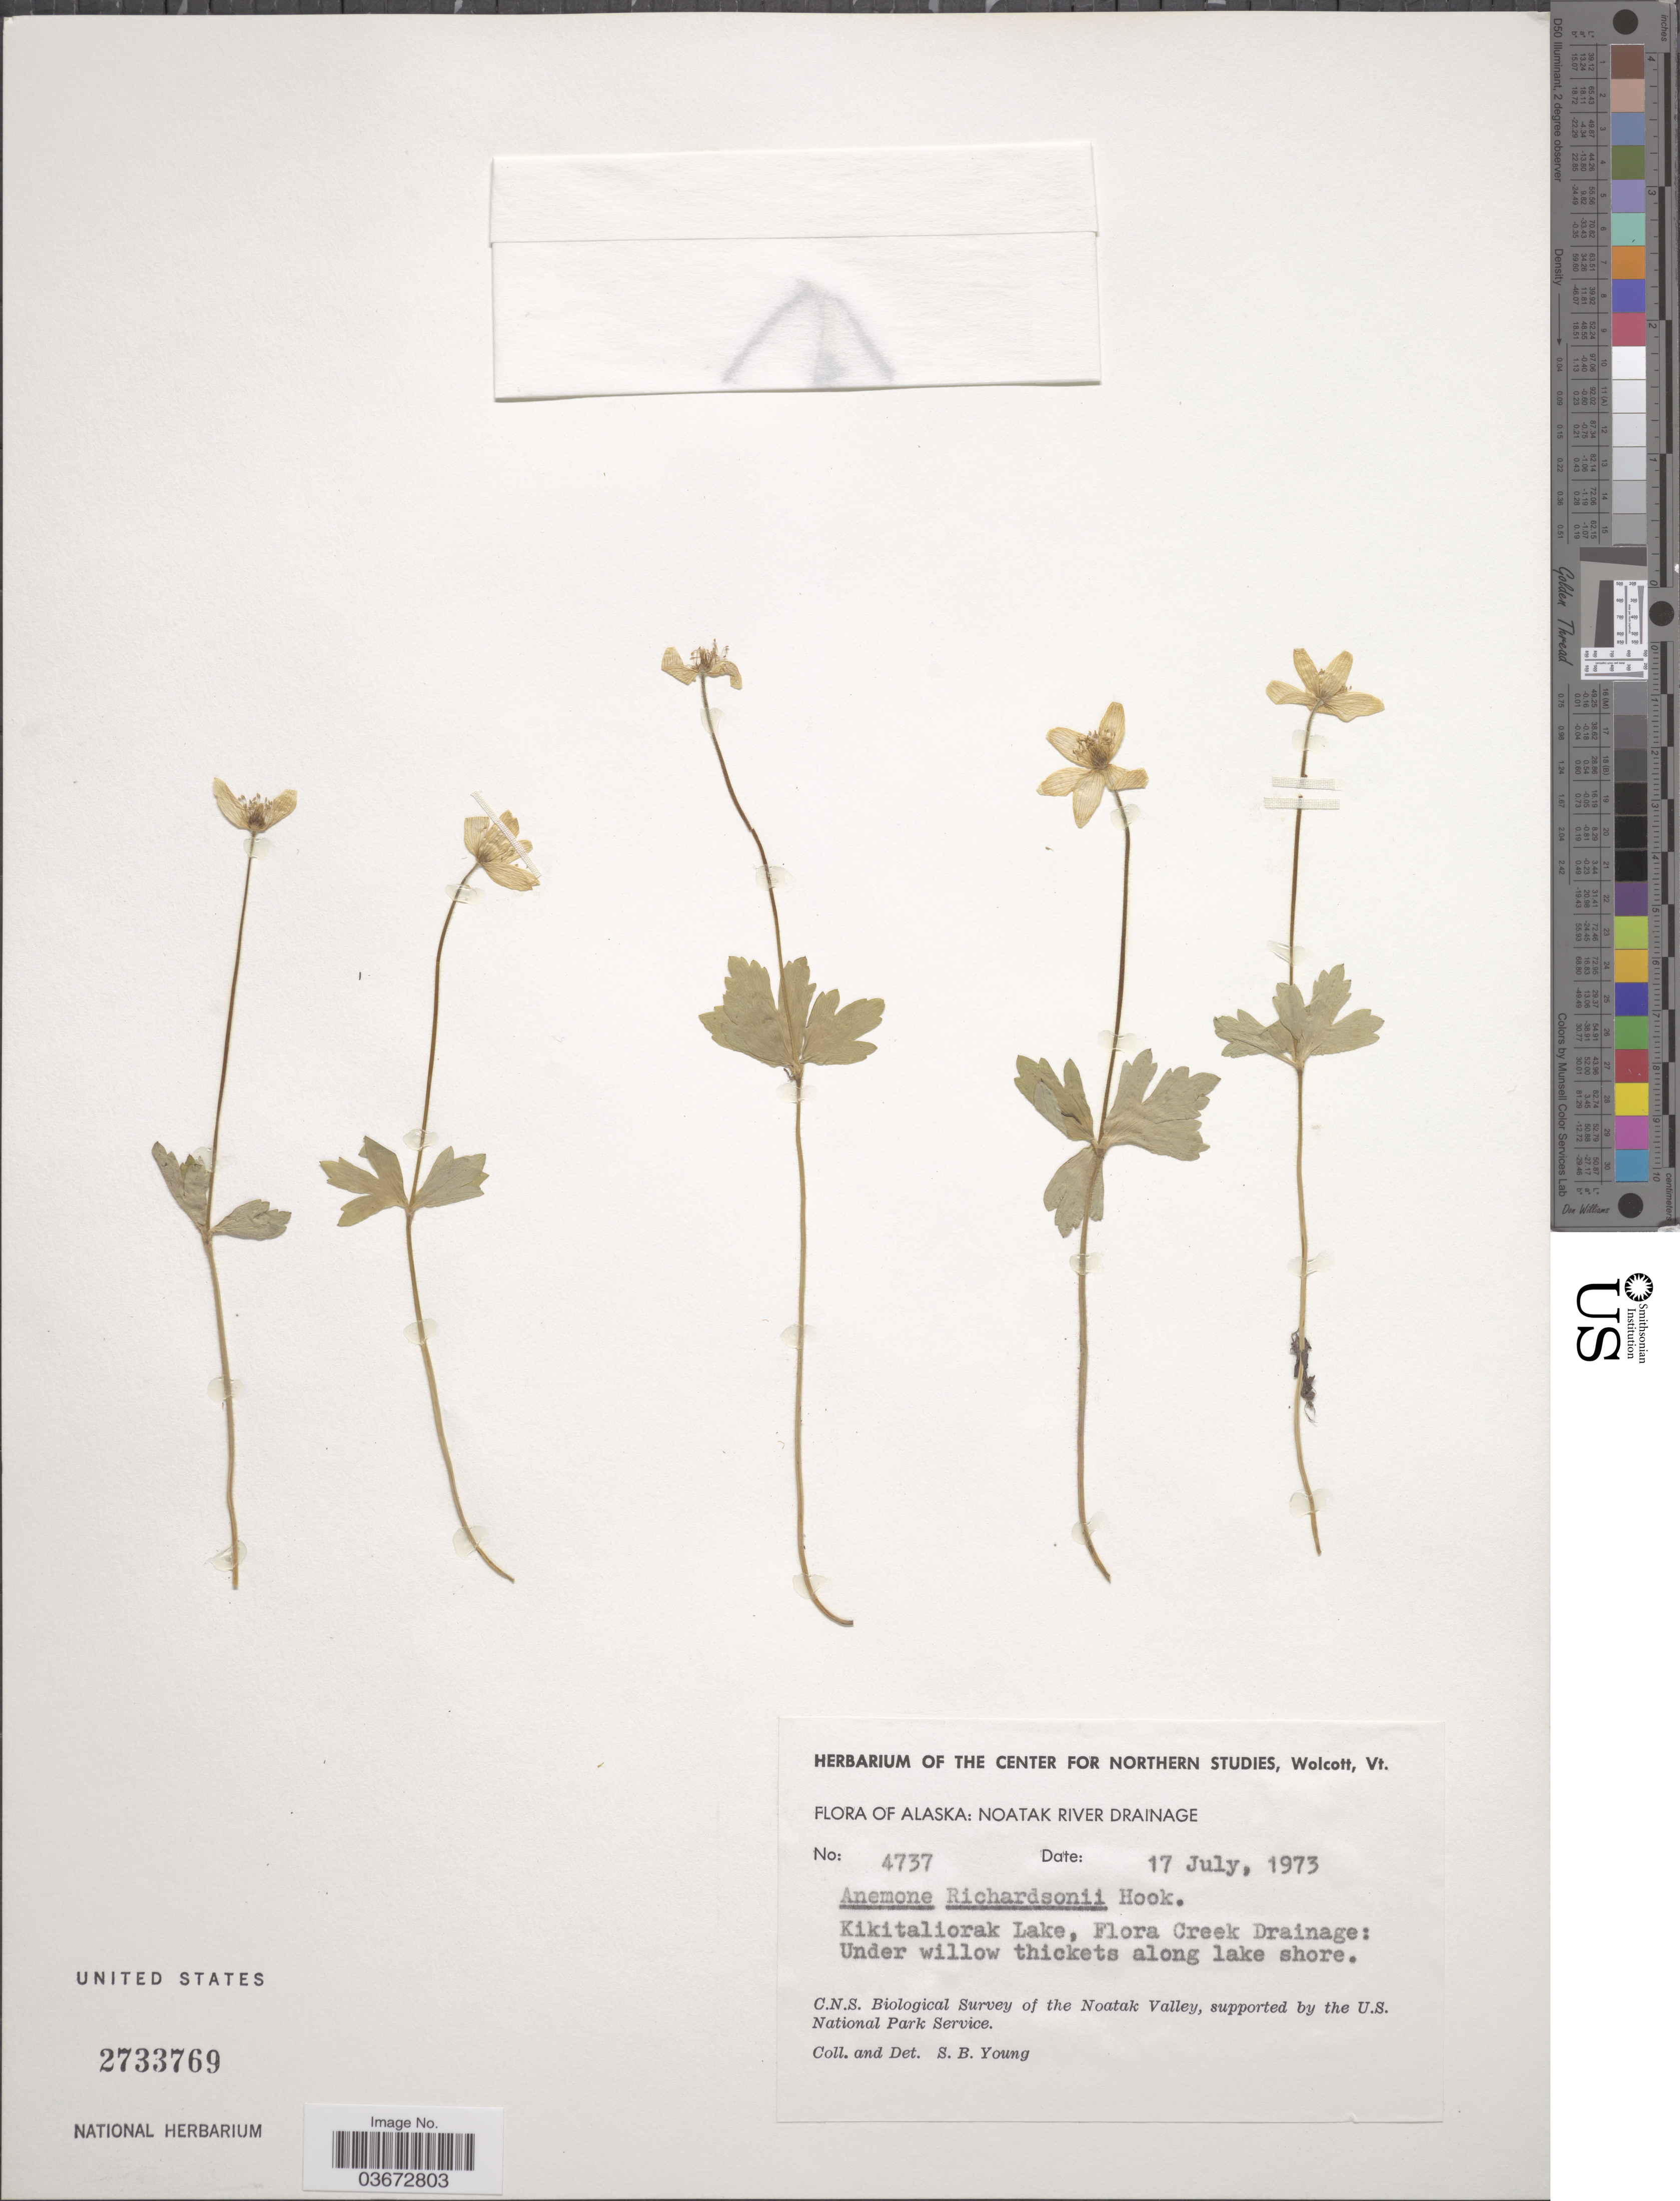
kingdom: Plantae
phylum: Tracheophyta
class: Magnoliopsida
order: Ranunculales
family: Ranunculaceae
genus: Anemone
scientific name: Anemone richardsonii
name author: Hook.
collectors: S. Young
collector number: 4737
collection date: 1973-07-17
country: United States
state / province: Alaska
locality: Noatak River Drainage. Kikitaliorak Lake, Flora Creek Drainage: Under willow thickets along lake shore.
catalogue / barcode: US 2733769